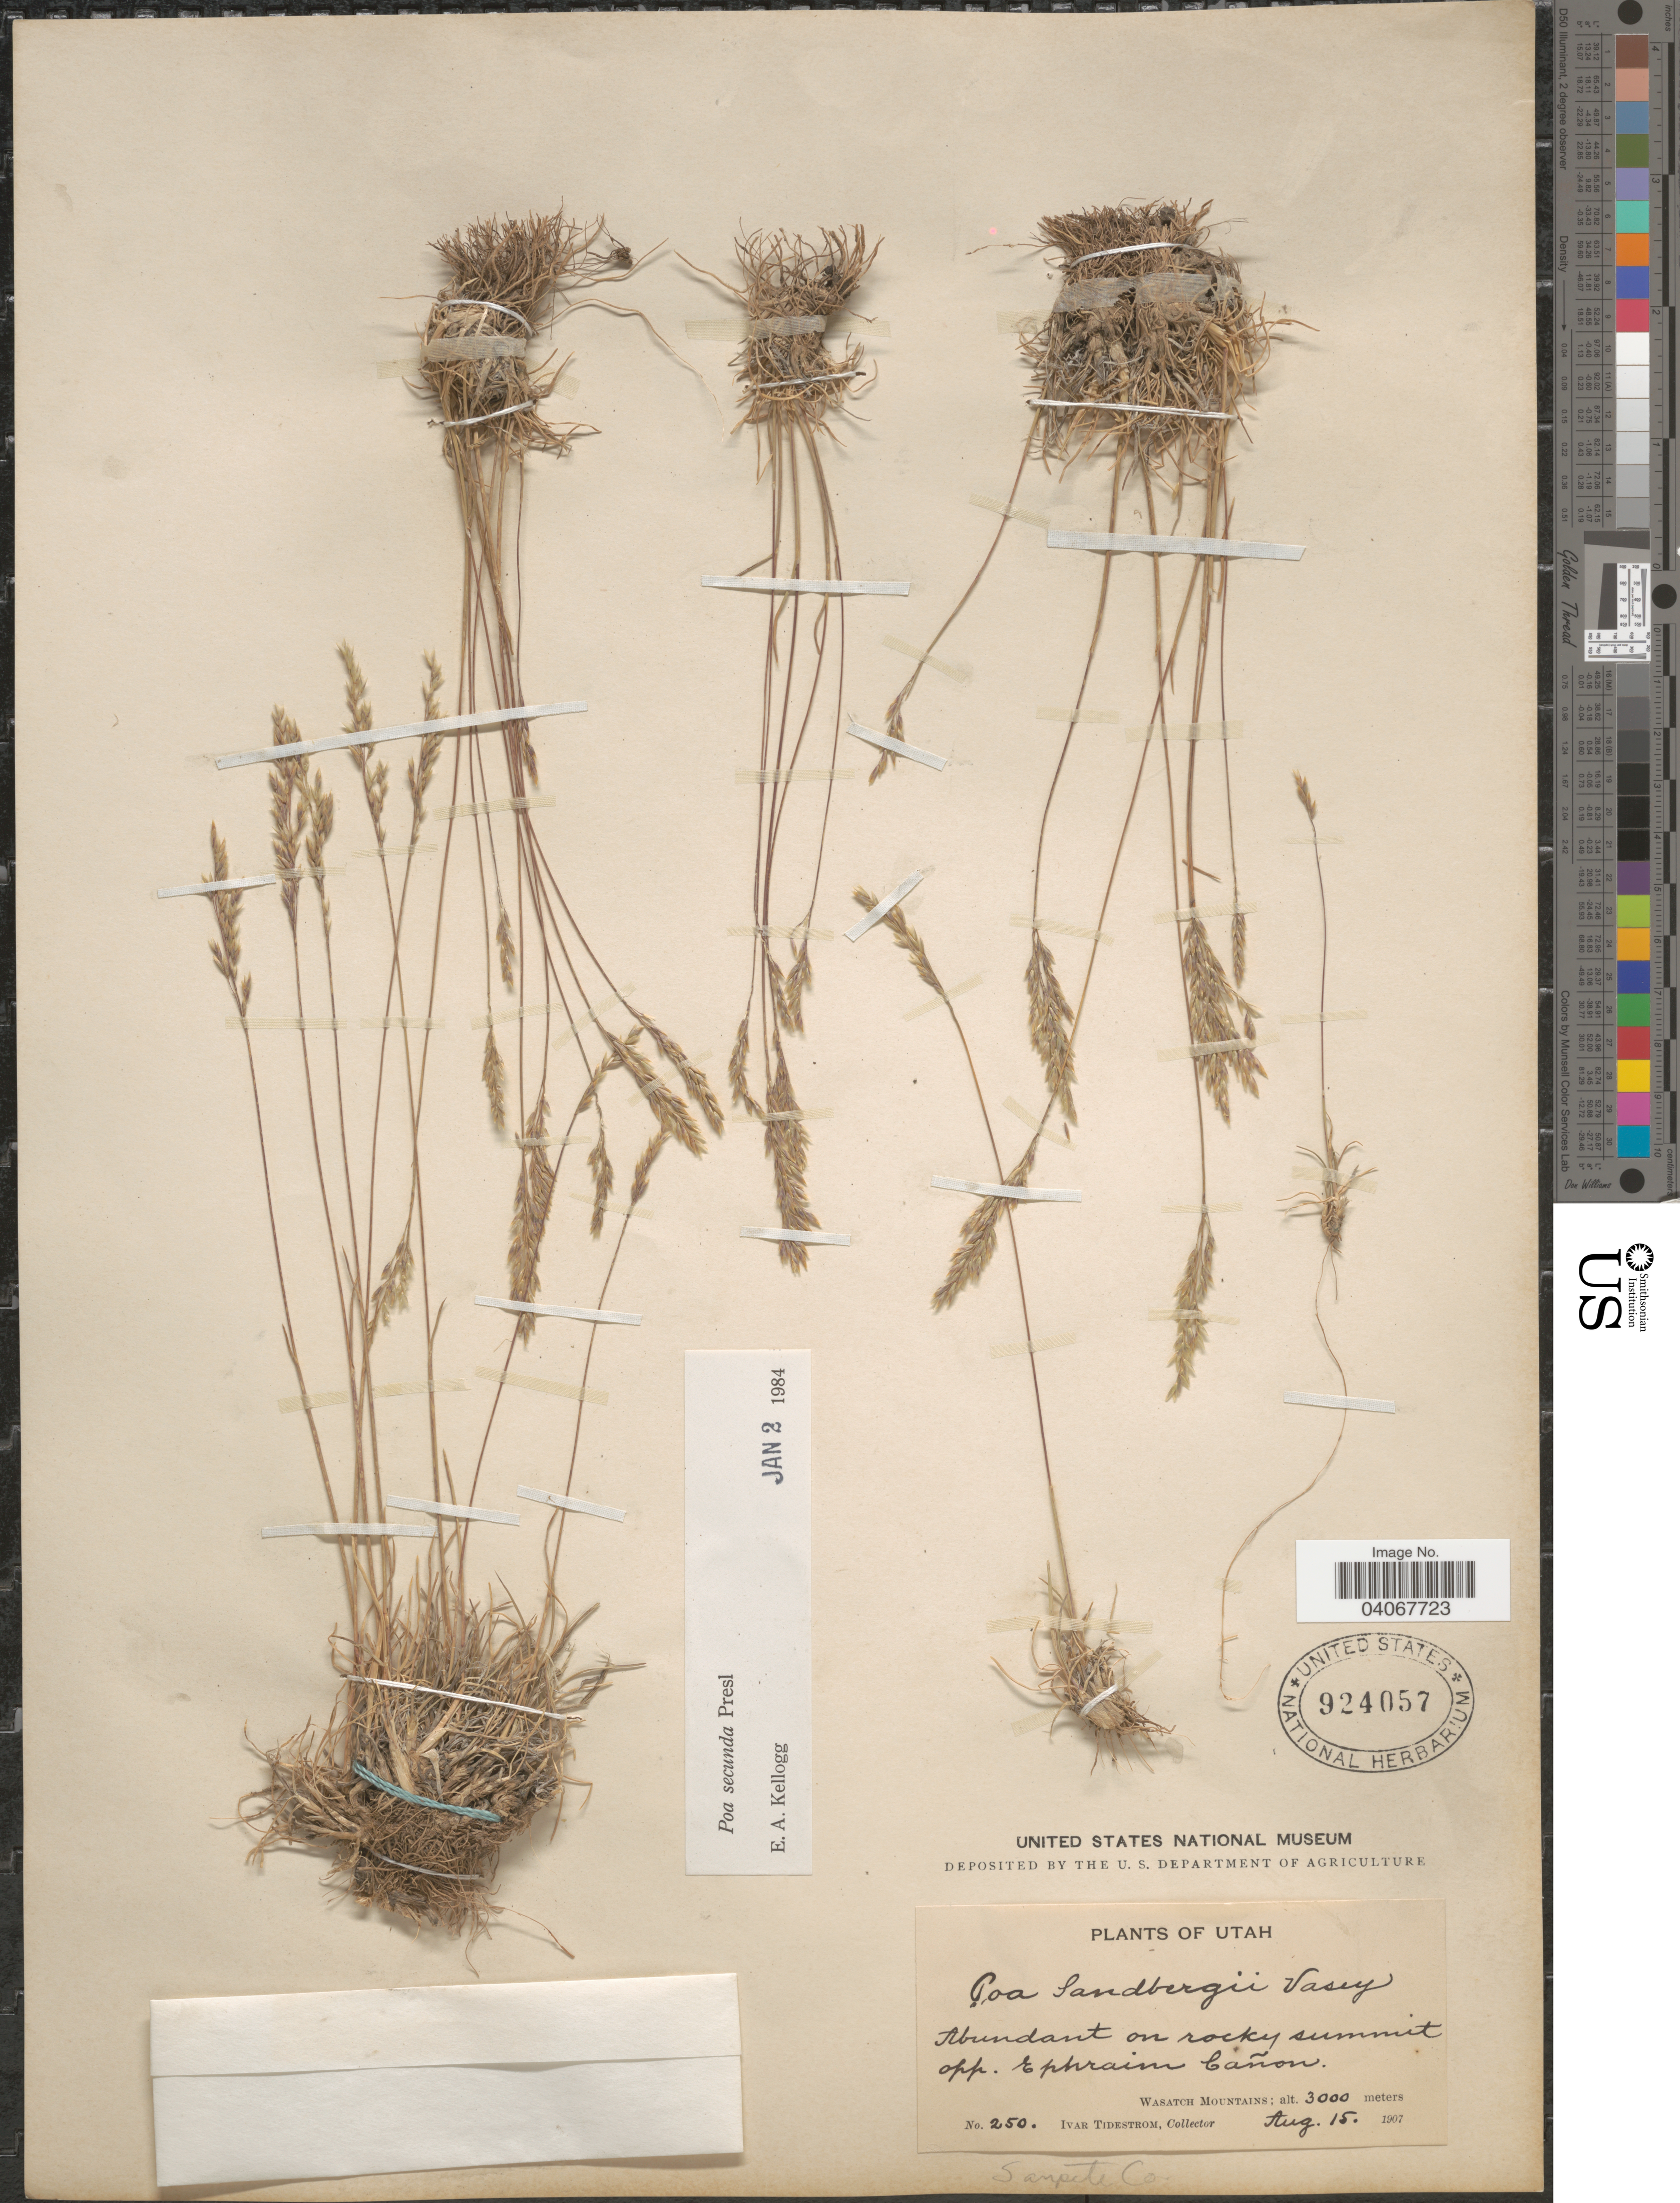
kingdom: Plantae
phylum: Tracheophyta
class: Liliopsida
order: Poales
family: Poaceae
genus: Poa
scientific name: Poa secunda subsp. secunda var. secunda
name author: J. Presl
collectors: I. F. Tidestrom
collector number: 250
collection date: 1907-08-15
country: United States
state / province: Utah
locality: Abundant on rocky summit opp. Ephraim Cañon. Wasatch Mountains. Sanpete Co.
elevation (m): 3000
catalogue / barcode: US 924057